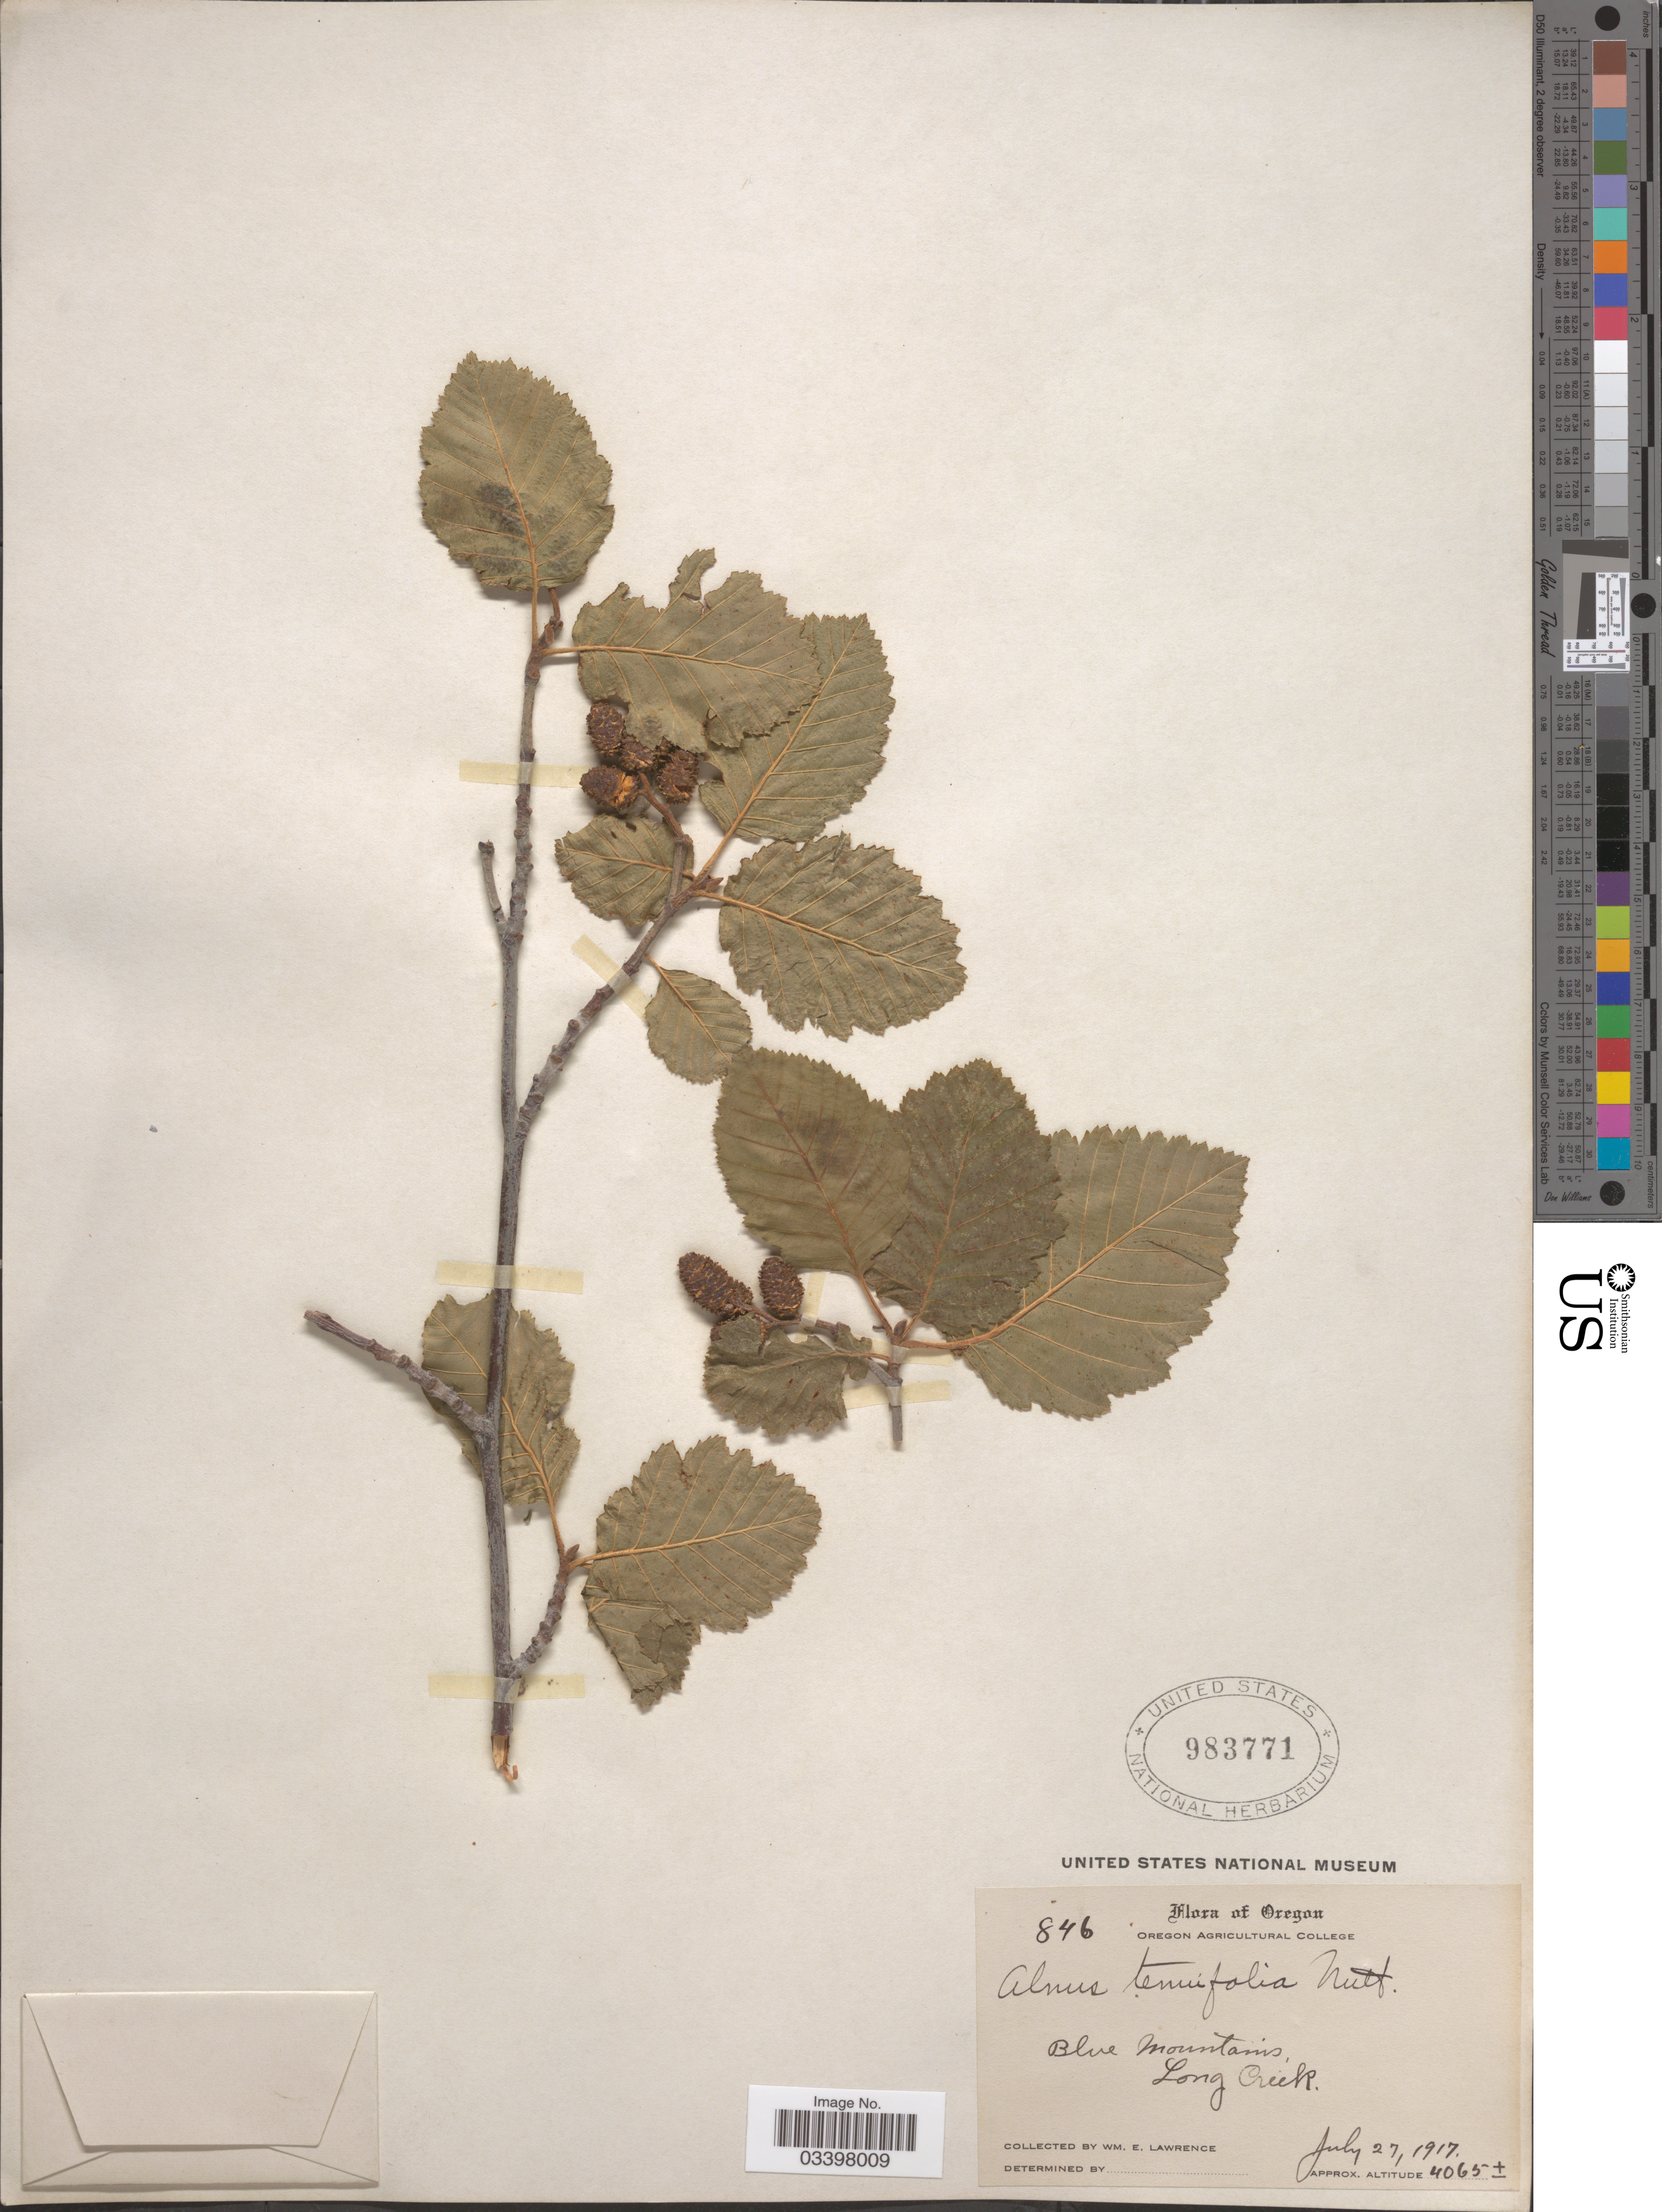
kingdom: Plantae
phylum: Tracheophyta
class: Magnoliopsida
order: Fagales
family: Betulaceae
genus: Alnus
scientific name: Alnus incana subsp. tenuifolia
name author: (Nutt.) Breitung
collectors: W. Lawrence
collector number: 846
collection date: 1917-07-27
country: United States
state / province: Oregon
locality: Blue Mountains, Long Creek.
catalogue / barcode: US 983771